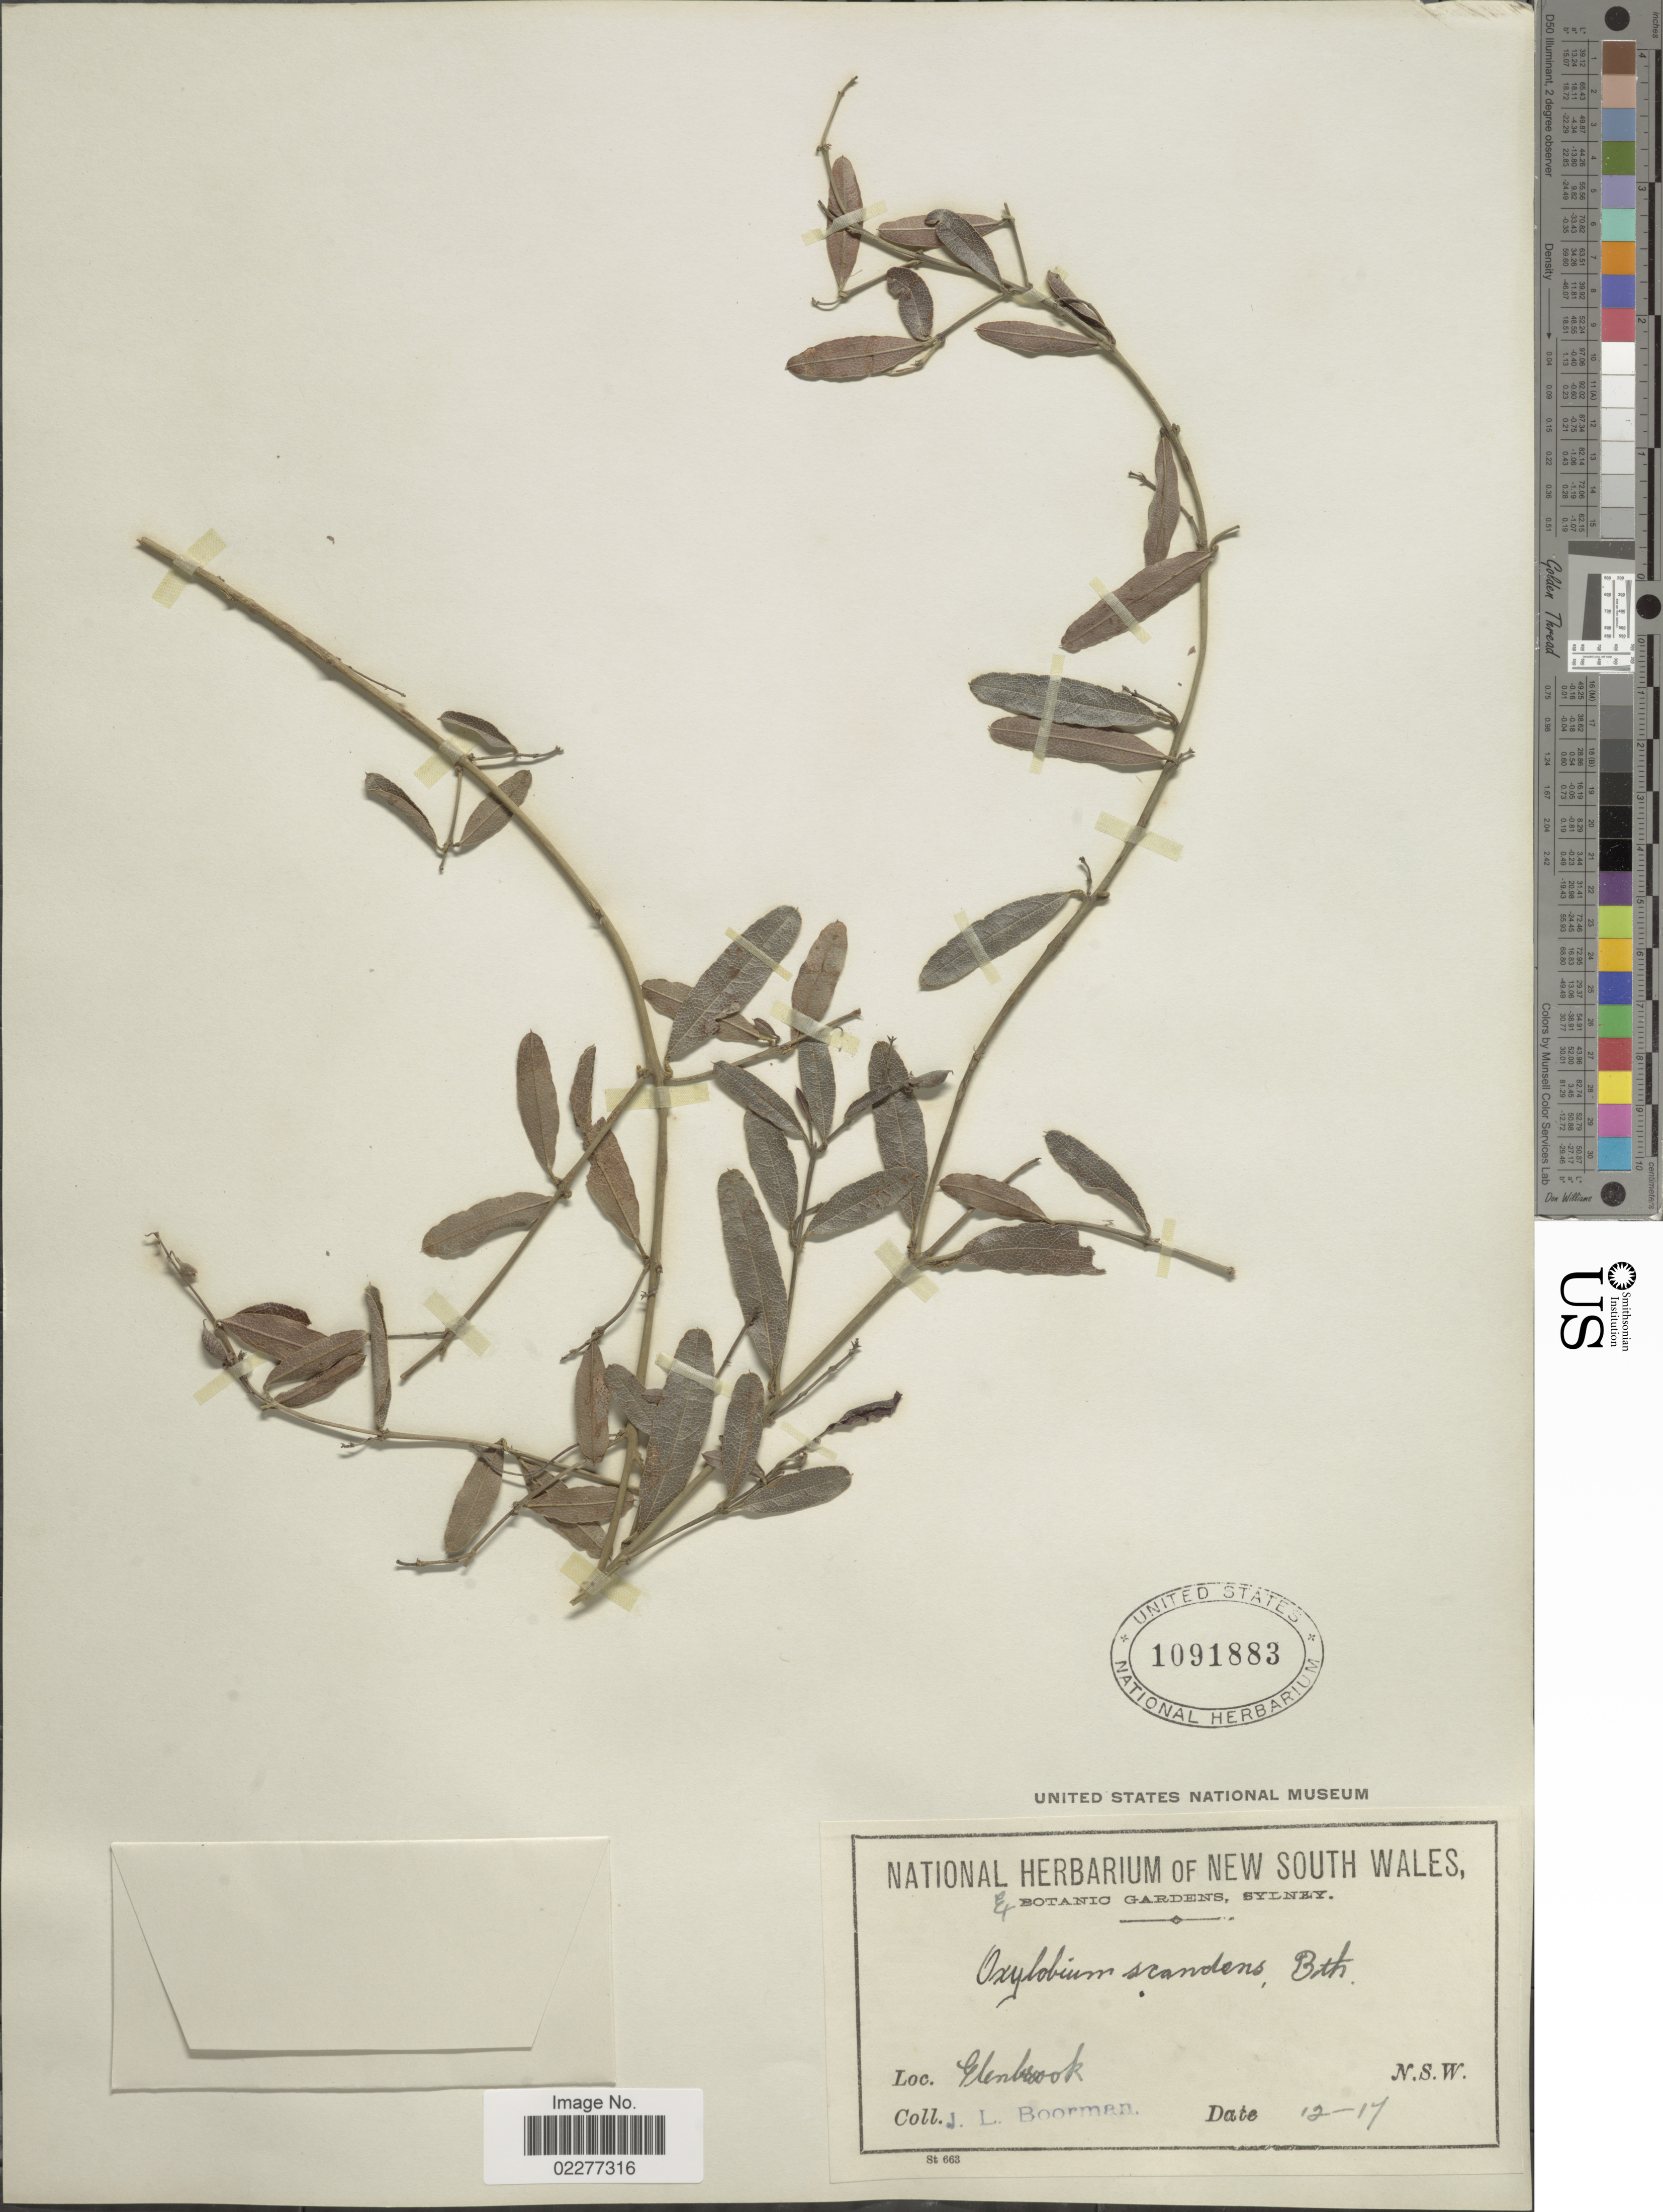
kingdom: Plantae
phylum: Tracheophyta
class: Magnoliopsida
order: Fabales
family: Fabaceae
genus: Oxylobium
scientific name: Oxylobium scandens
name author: (Sm.) Benth.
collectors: J. Boorman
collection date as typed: Transcribed d/m/y: /12/17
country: Australia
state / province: New South Wales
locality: Glenbrook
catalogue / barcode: US 1091883